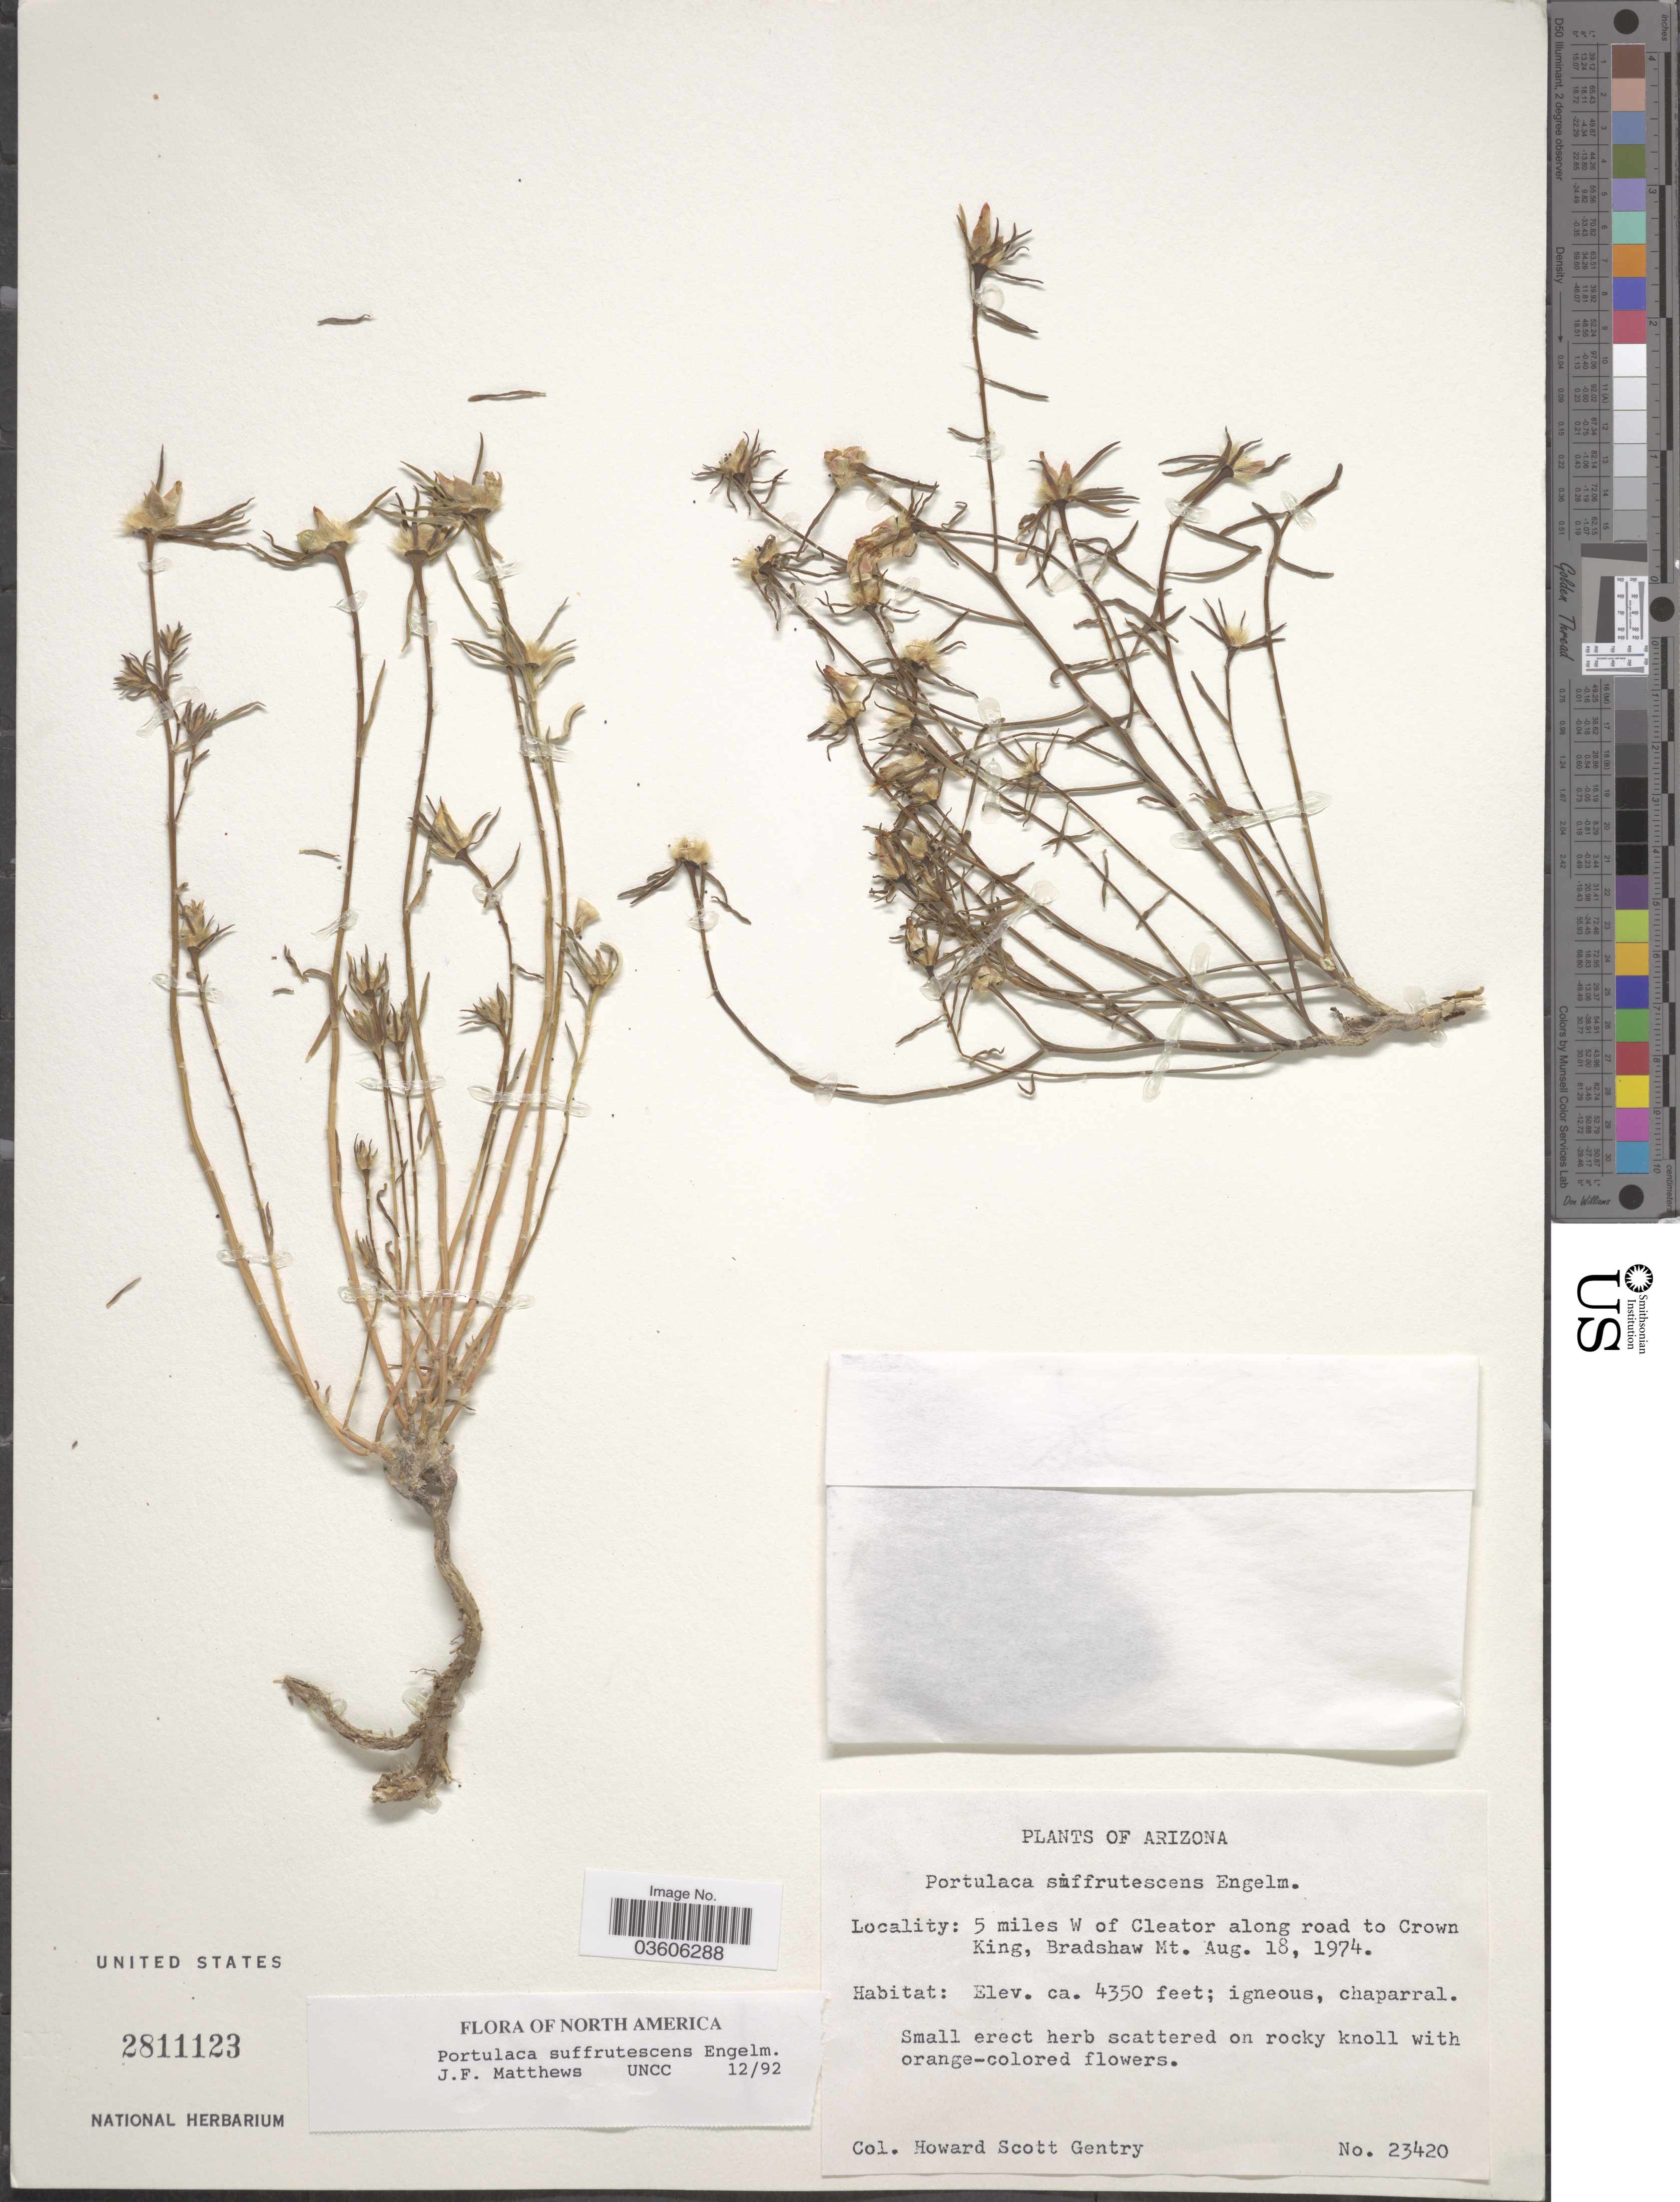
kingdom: Plantae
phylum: Tracheophyta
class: Magnoliopsida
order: Caryophyllales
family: Portulacaceae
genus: Portulaca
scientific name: Portulaca suffrutescens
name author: Engelm.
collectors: H. S. Gentry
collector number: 23420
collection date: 1974-08-18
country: United States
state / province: Arizona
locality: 5 miles W of Cleator along road to Crown King, Bradshaw Mt.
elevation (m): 1326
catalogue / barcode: US 2811123